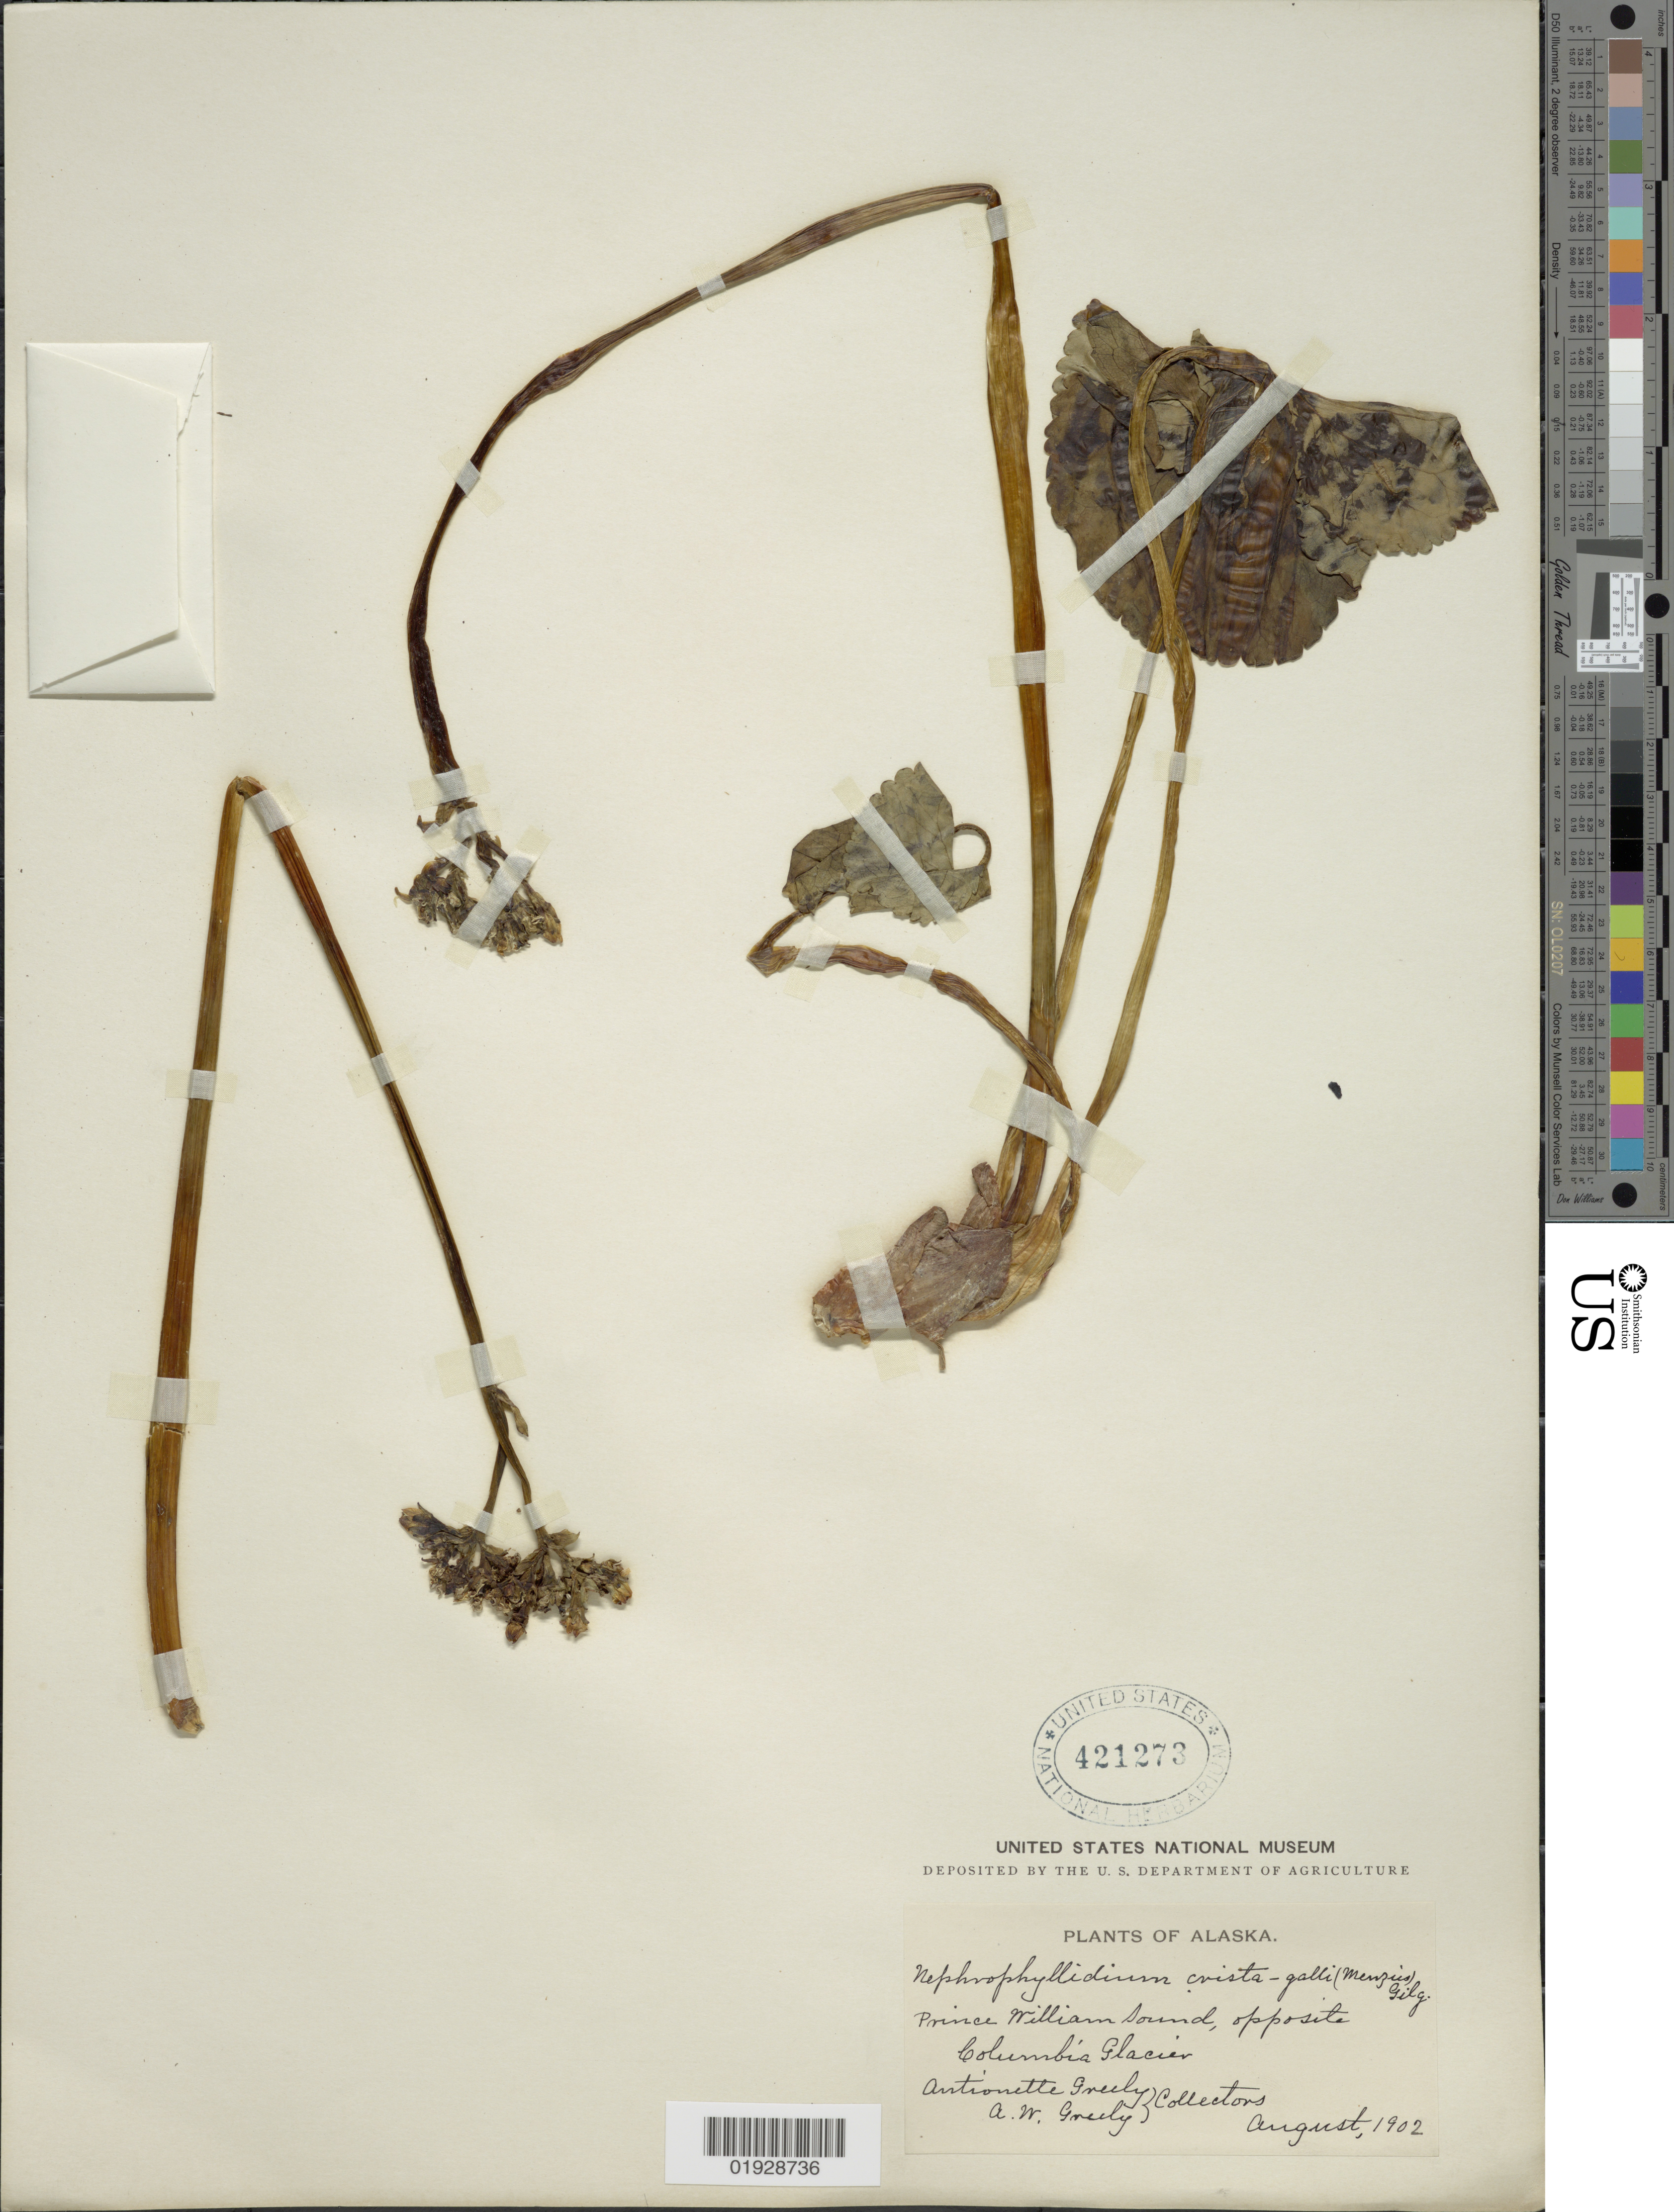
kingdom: Plantae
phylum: Tracheophyta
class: Magnoliopsida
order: Asterales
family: Menyanthaceae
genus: Nephrophyllidium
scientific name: Nephrophyllidium crista-galli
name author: (Menzies ex Hook.) Gilg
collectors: A. Greely & A. Greely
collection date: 1902-08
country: United States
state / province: Alaska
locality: Prince William Sound, opposite Columbia Glacier.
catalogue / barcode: US 421273